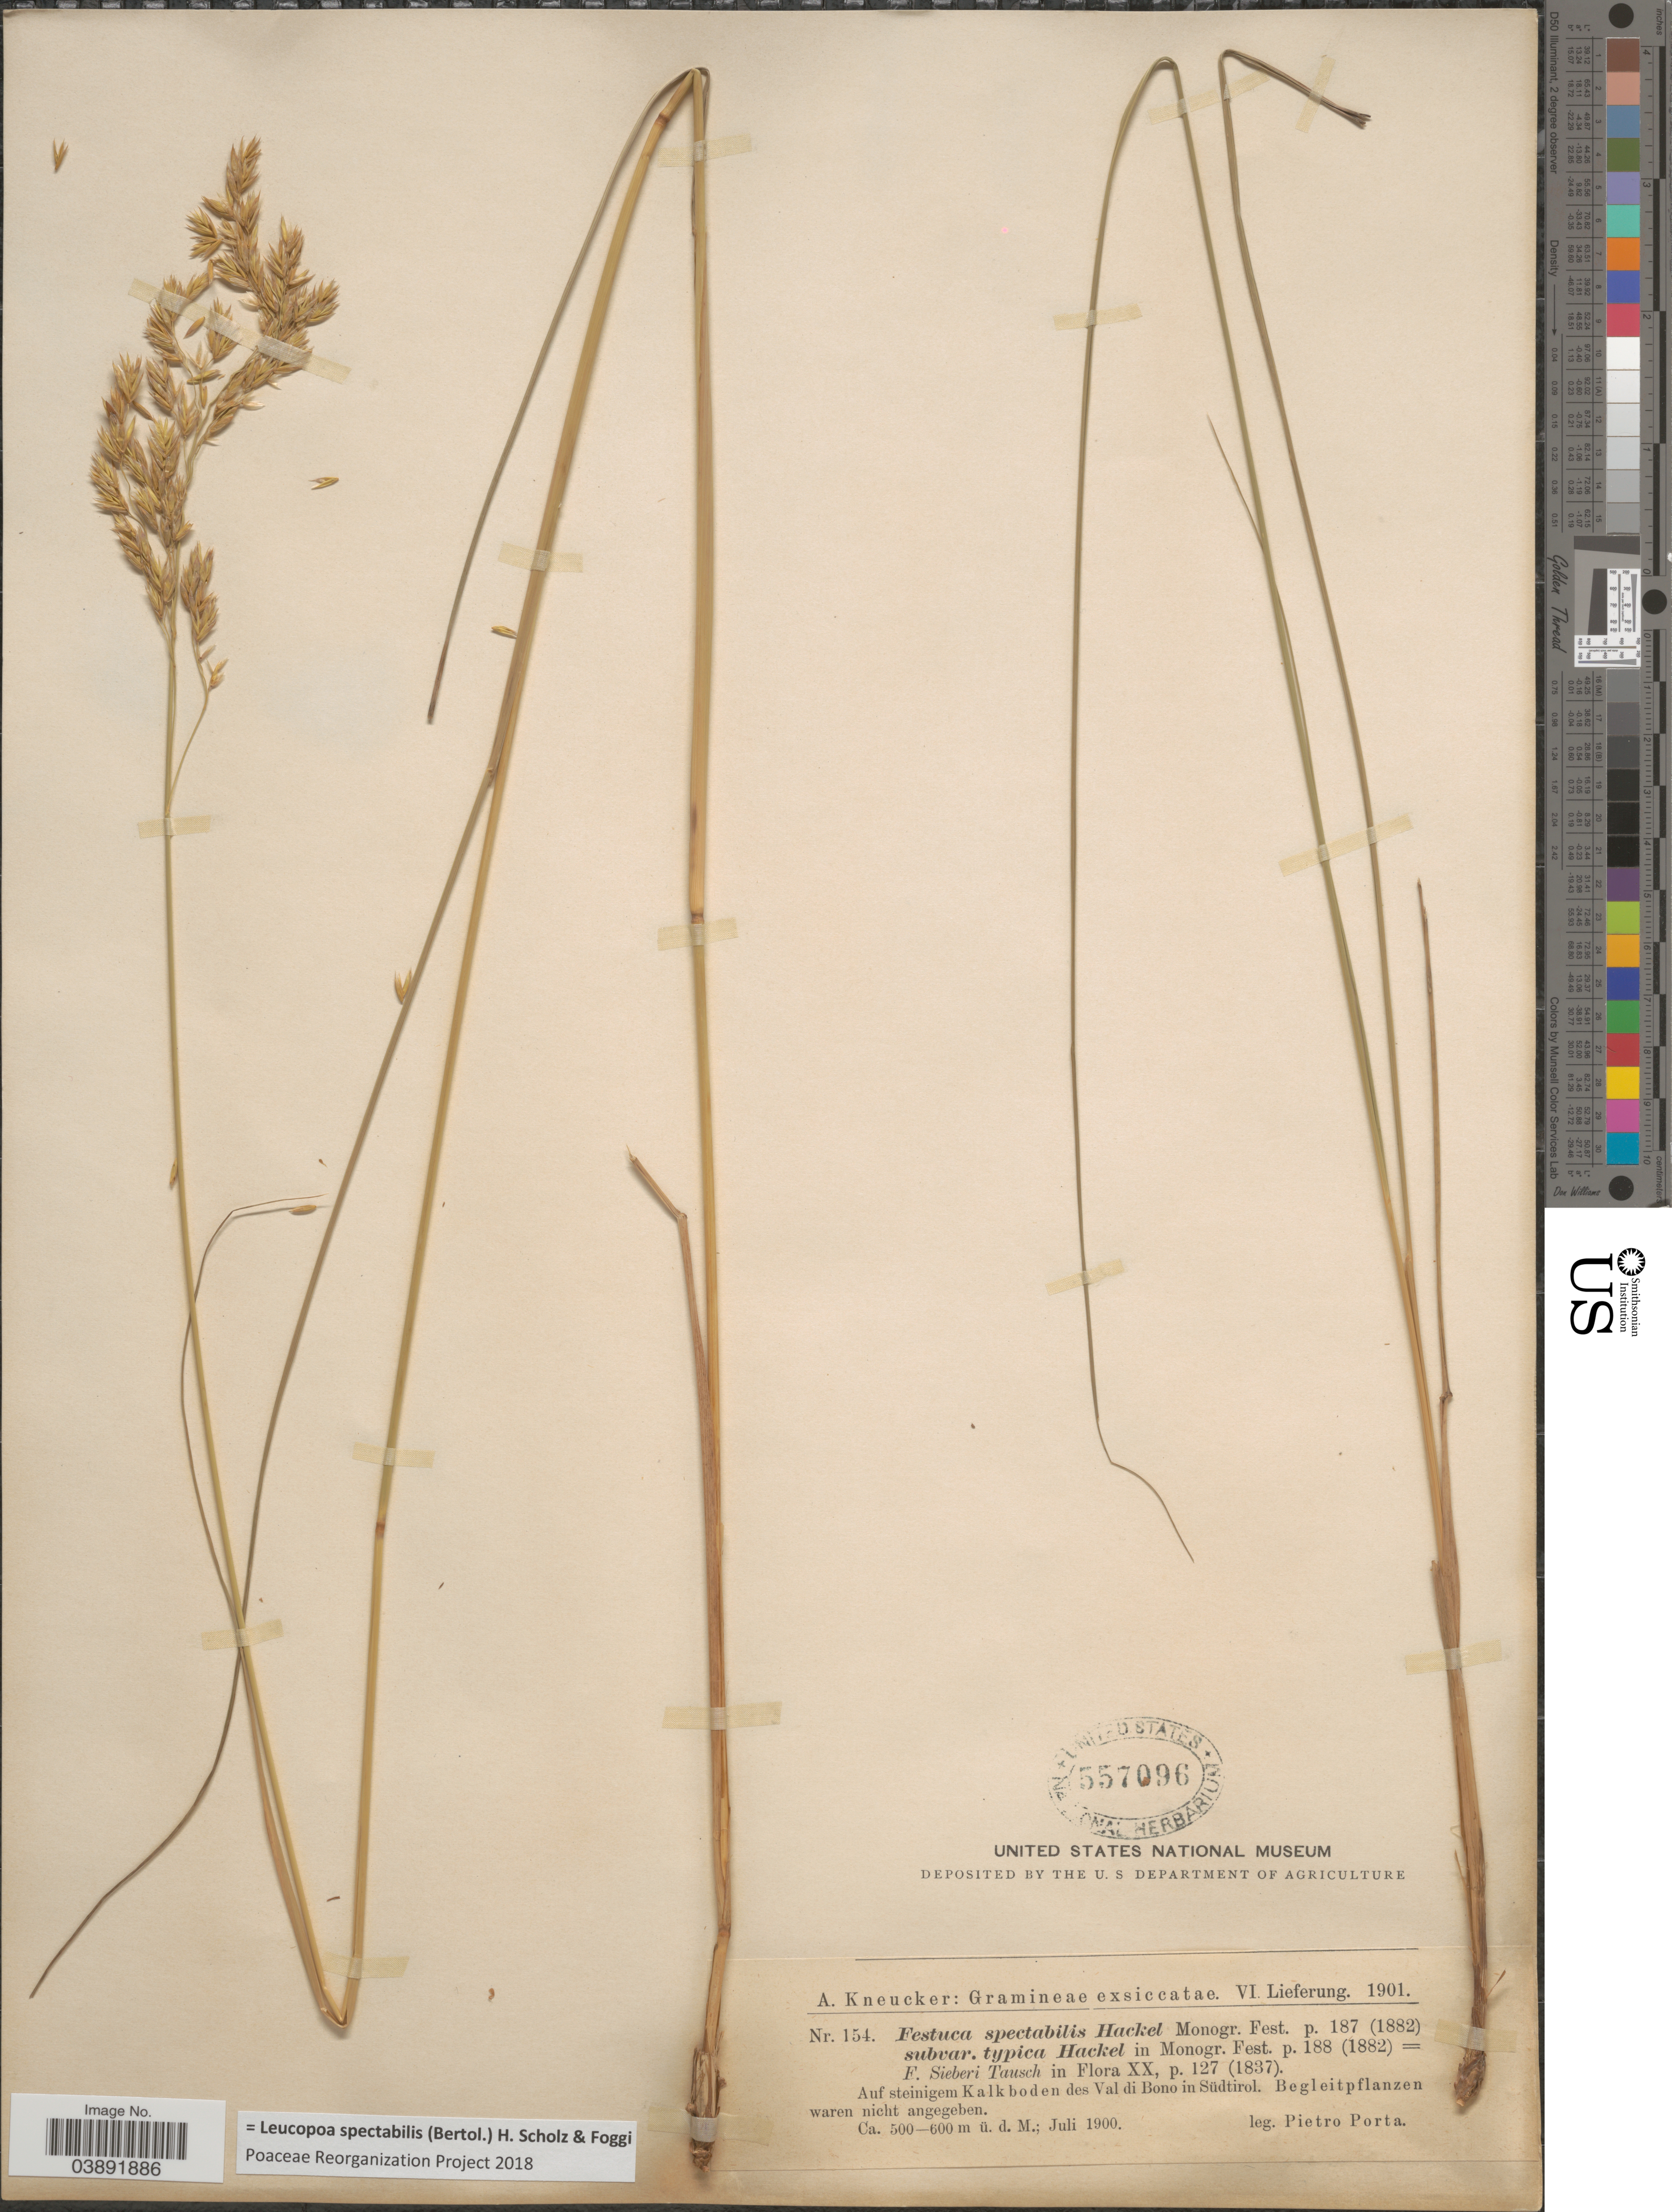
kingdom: Plantae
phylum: Tracheophyta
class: Liliopsida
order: Poales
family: Poaceae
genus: Leucopoa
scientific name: Leucopoa spectabilis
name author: (Bertol.) H. Scholz & Foggi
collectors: P. Porta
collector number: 154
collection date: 1900-07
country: Italy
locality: Auf steinigem Kalkboden des Val di Bono in Südtirol.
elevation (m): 500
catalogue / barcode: US 557096